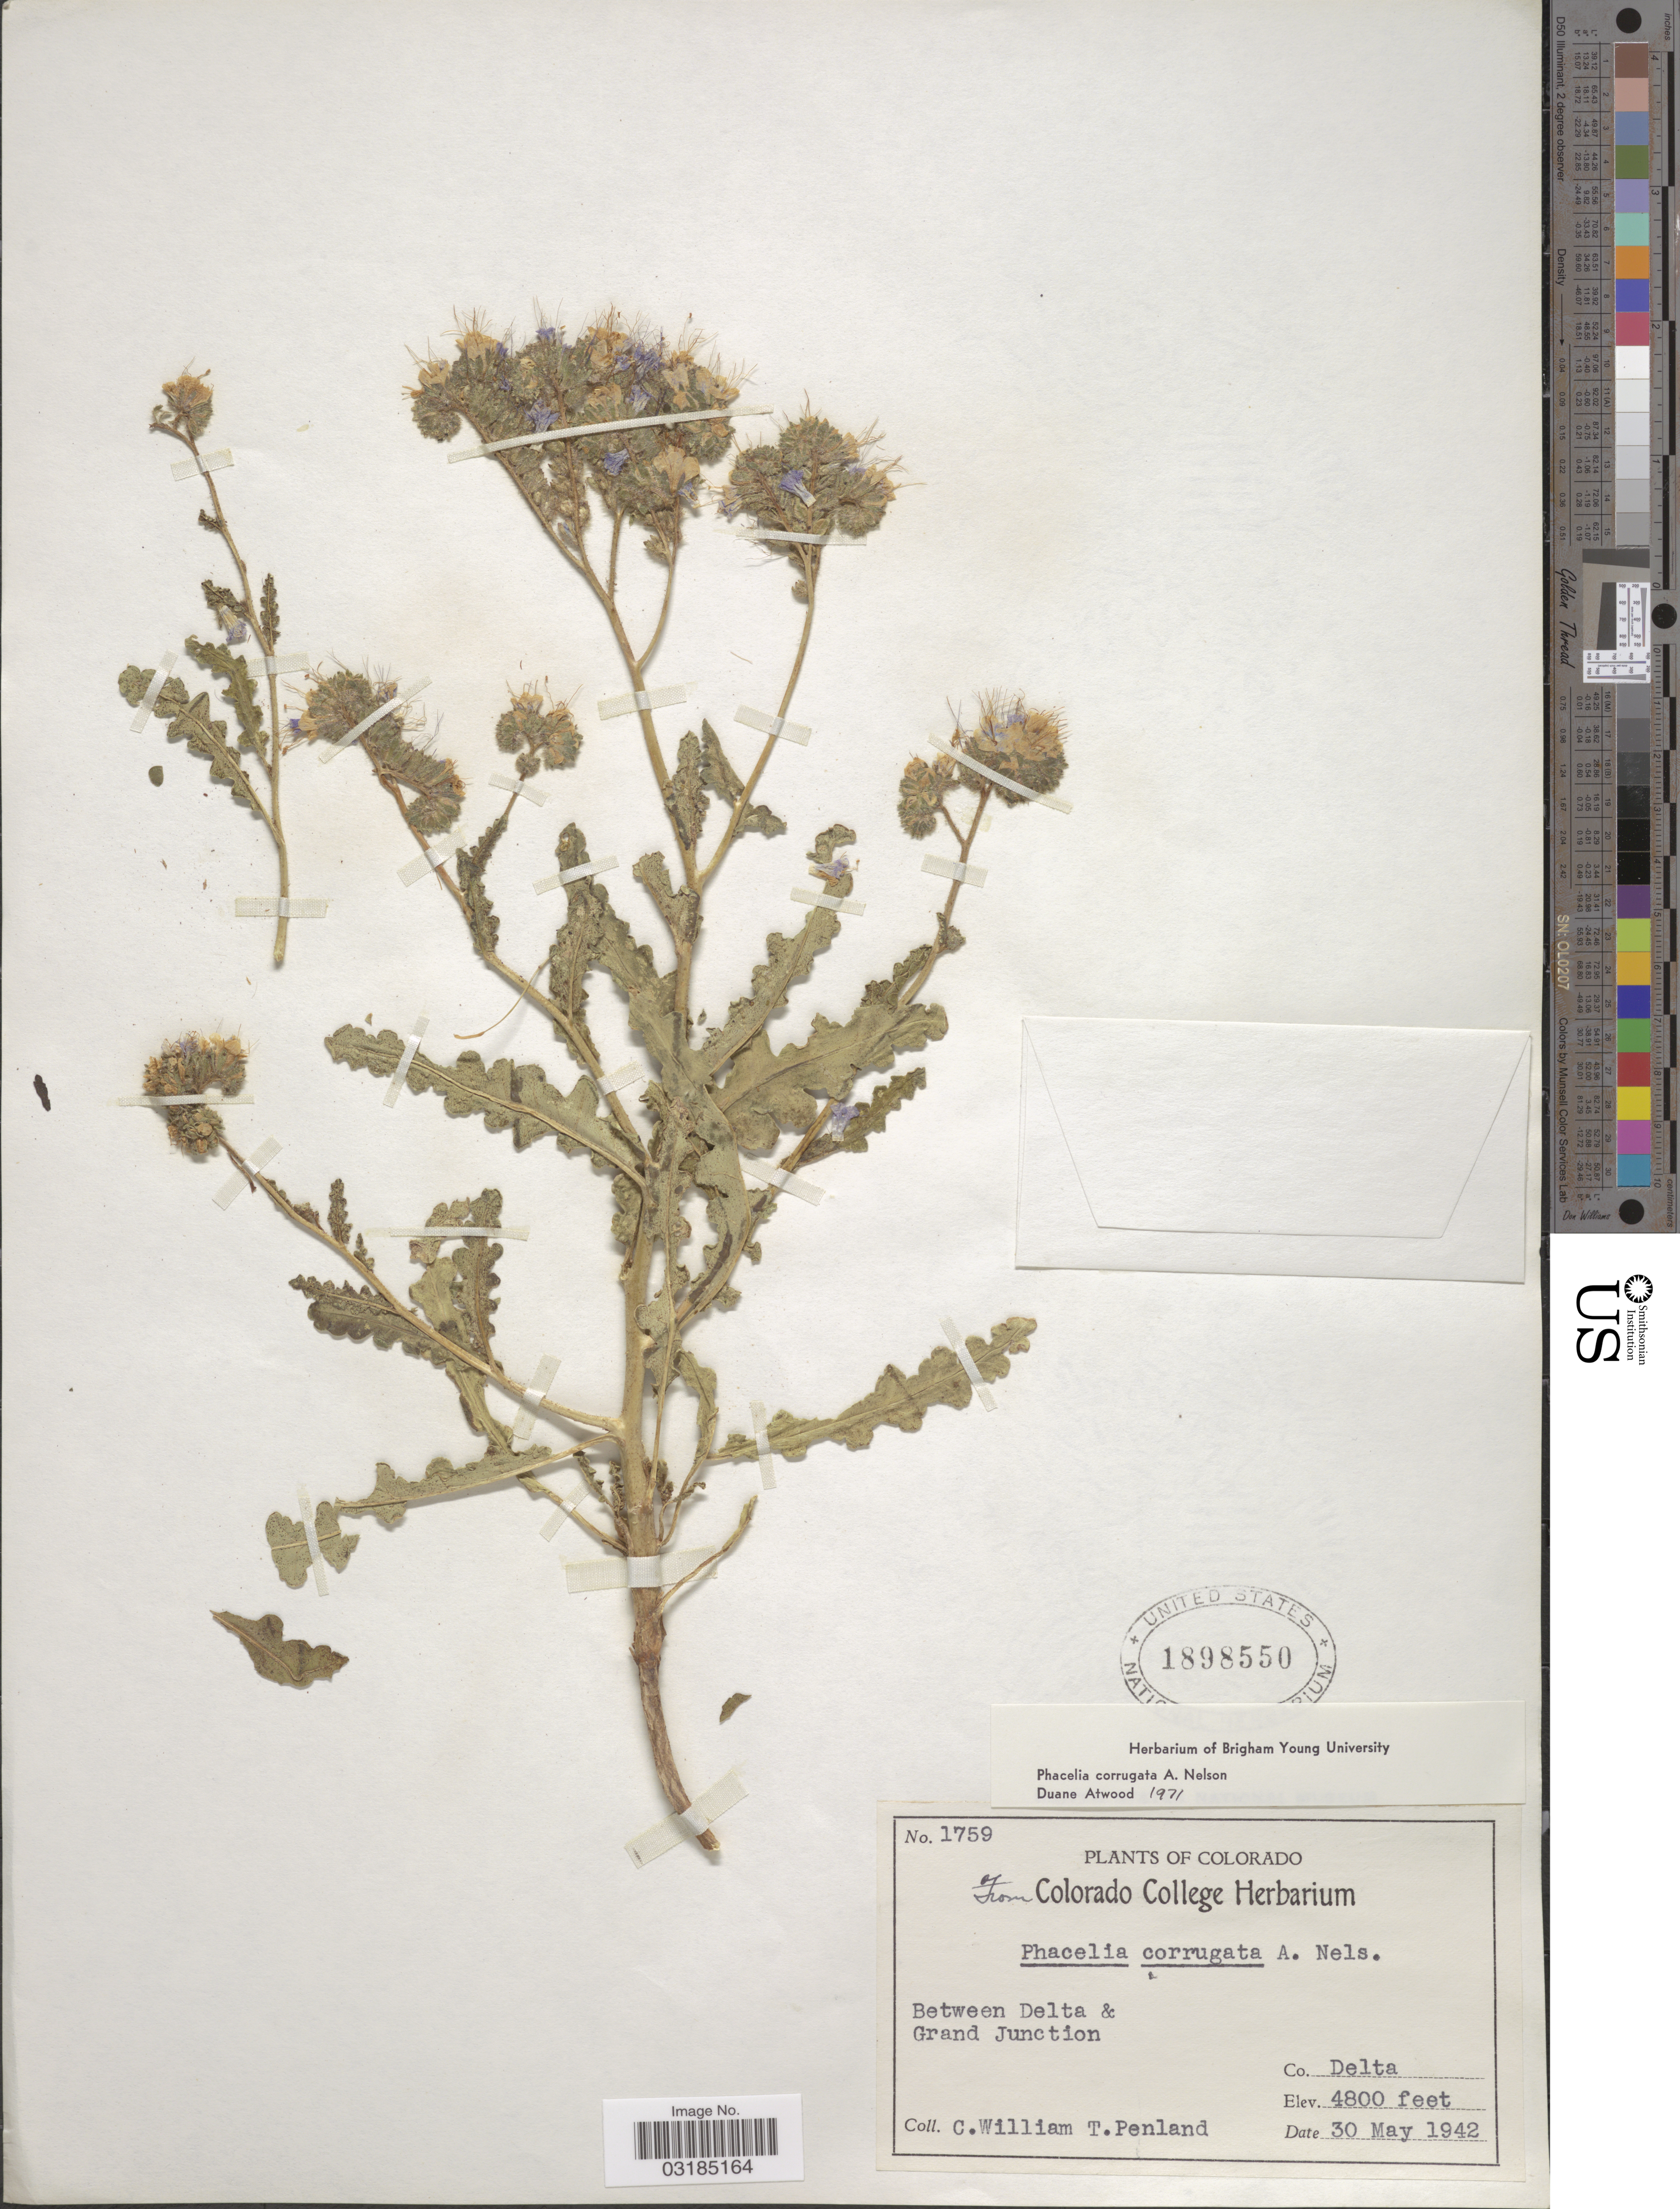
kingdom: Plantae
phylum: Tracheophyta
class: Magnoliopsida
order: Boraginales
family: Hydrophyllaceae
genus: Phacelia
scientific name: Phacelia corrugata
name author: A. Nelson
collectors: C. W. Penland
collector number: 1759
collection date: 1942-05-30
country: United States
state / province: Colorado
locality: Co. Delta. Between Delta & Grand Junction.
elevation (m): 1463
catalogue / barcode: US 1898550